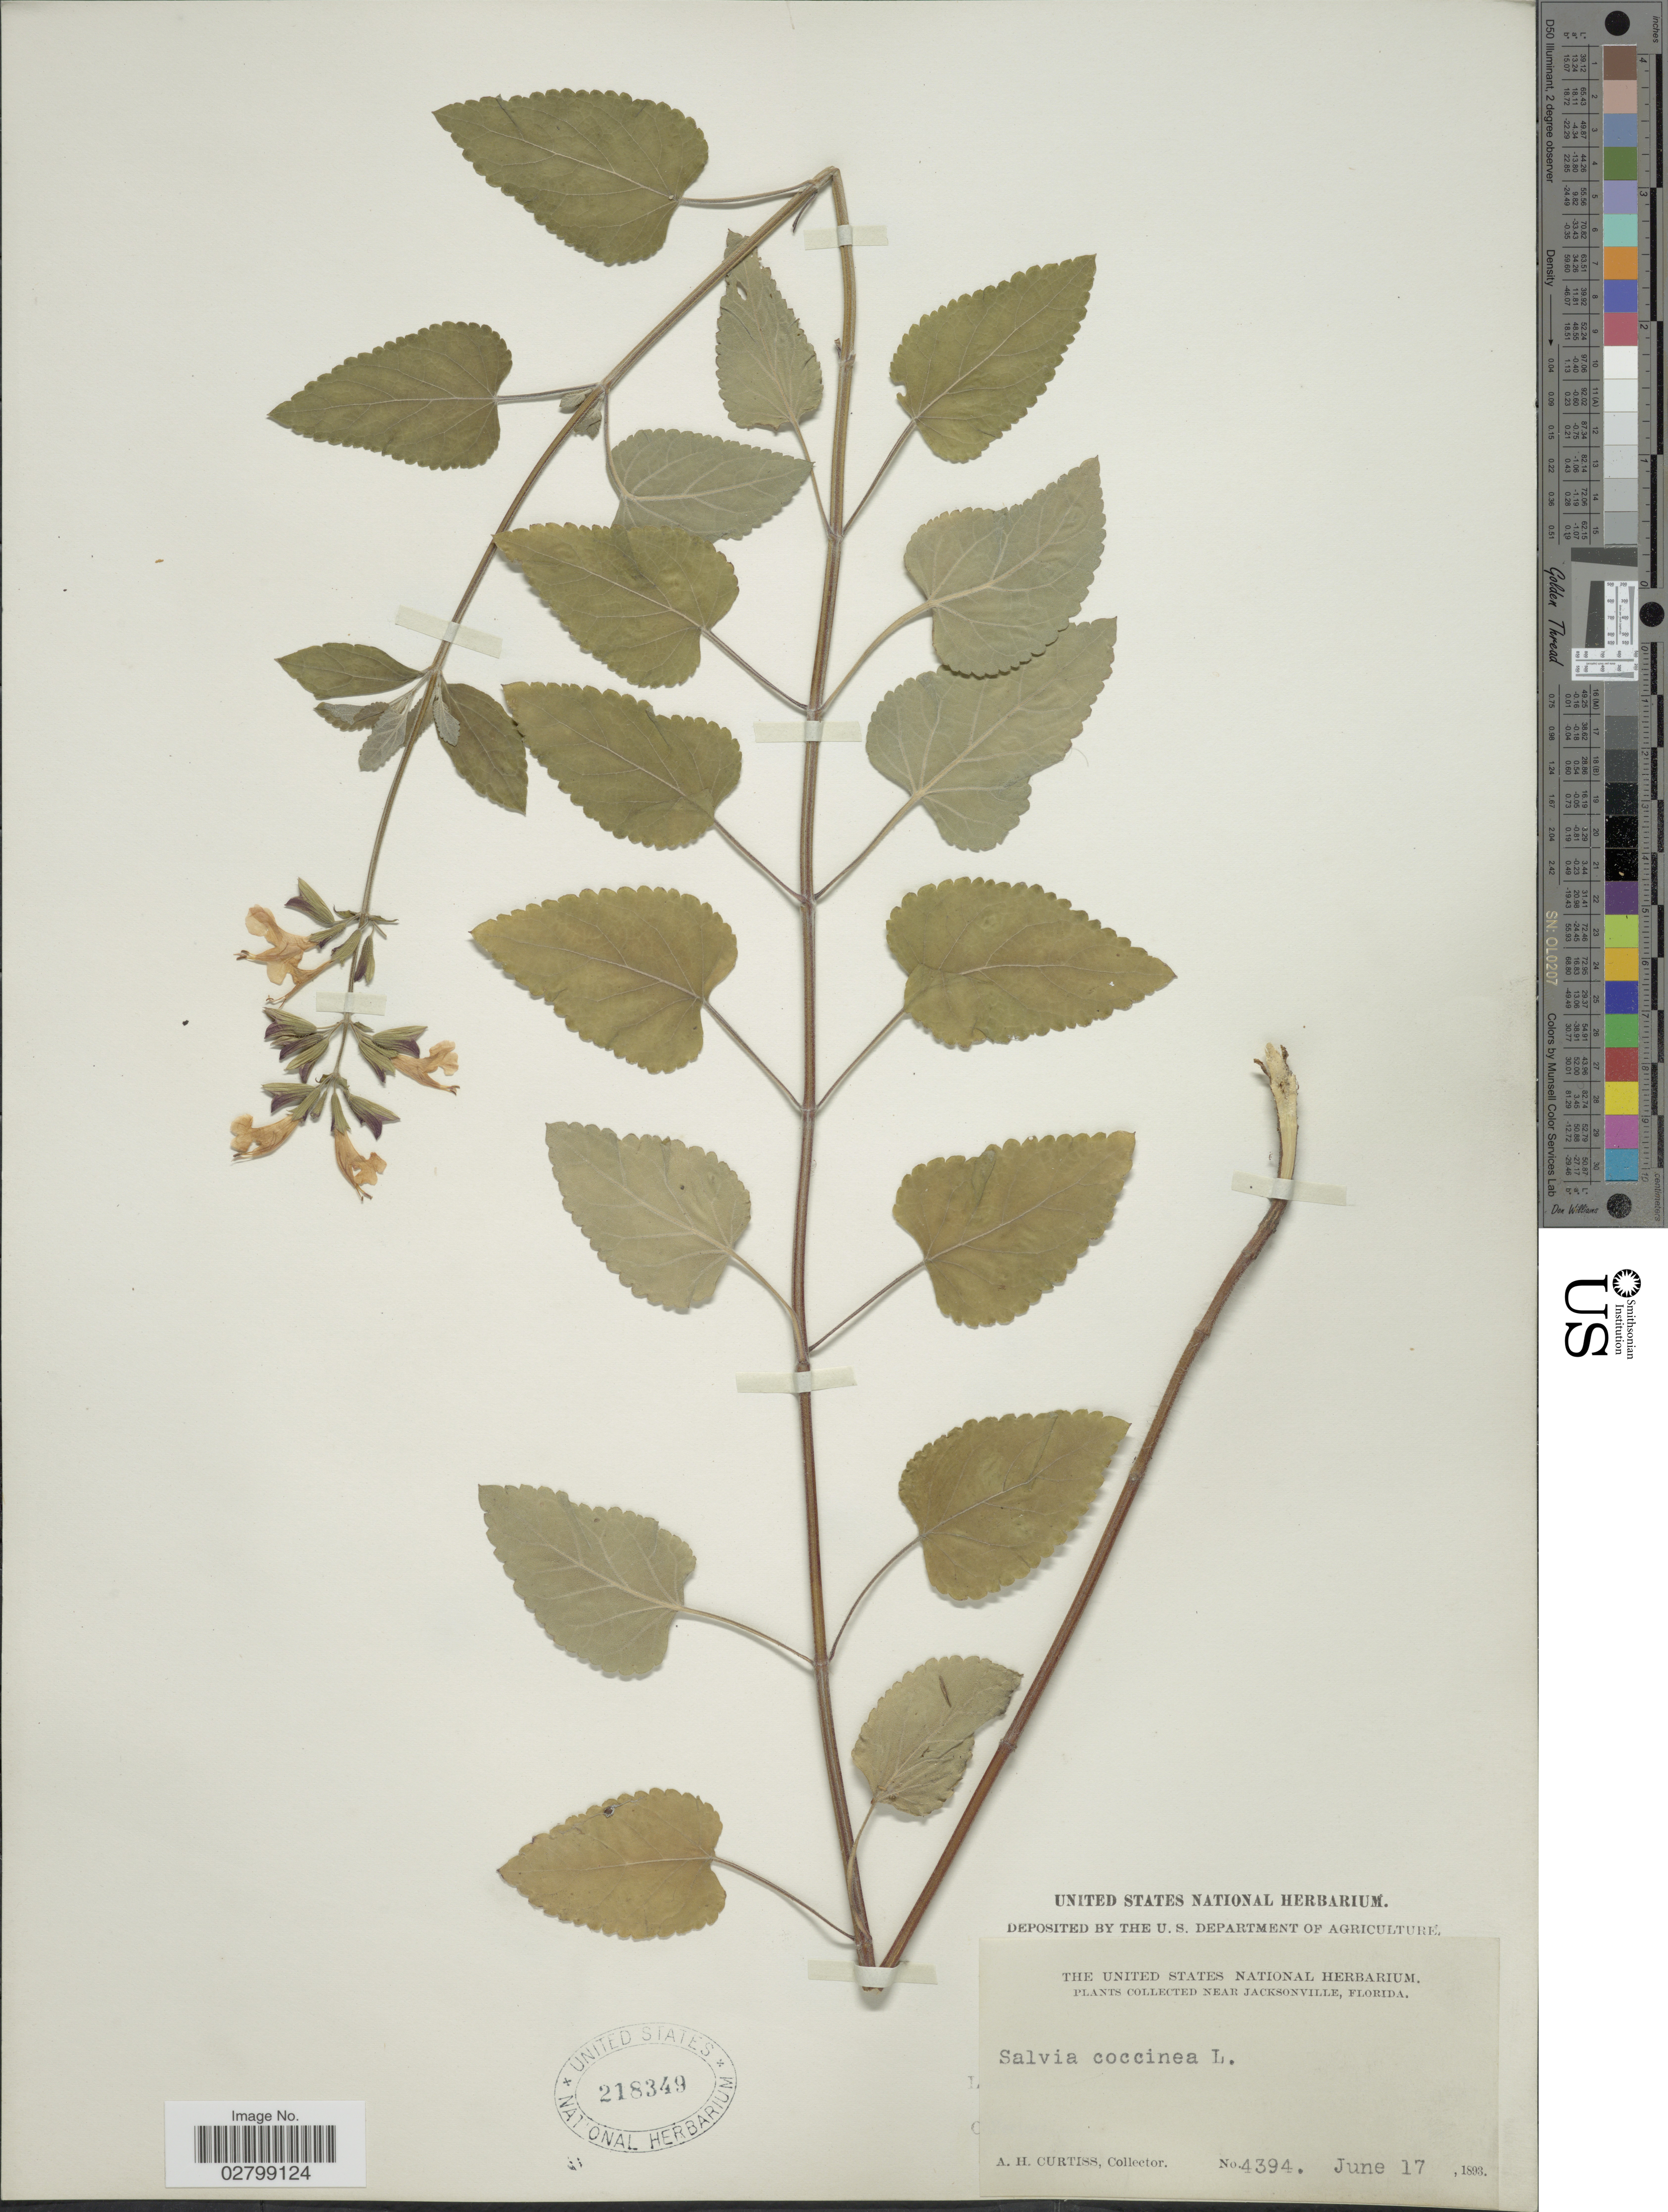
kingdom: Plantae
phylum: Tracheophyta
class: Magnoliopsida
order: Lamiales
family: Lamiaceae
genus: Salvia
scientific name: Salvia coccinea 'Naples Lavender'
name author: L. f. ex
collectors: A. H. Curtiss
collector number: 4394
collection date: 1893-06-17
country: United States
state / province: Florida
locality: Near Jacksonville.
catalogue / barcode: US 218349